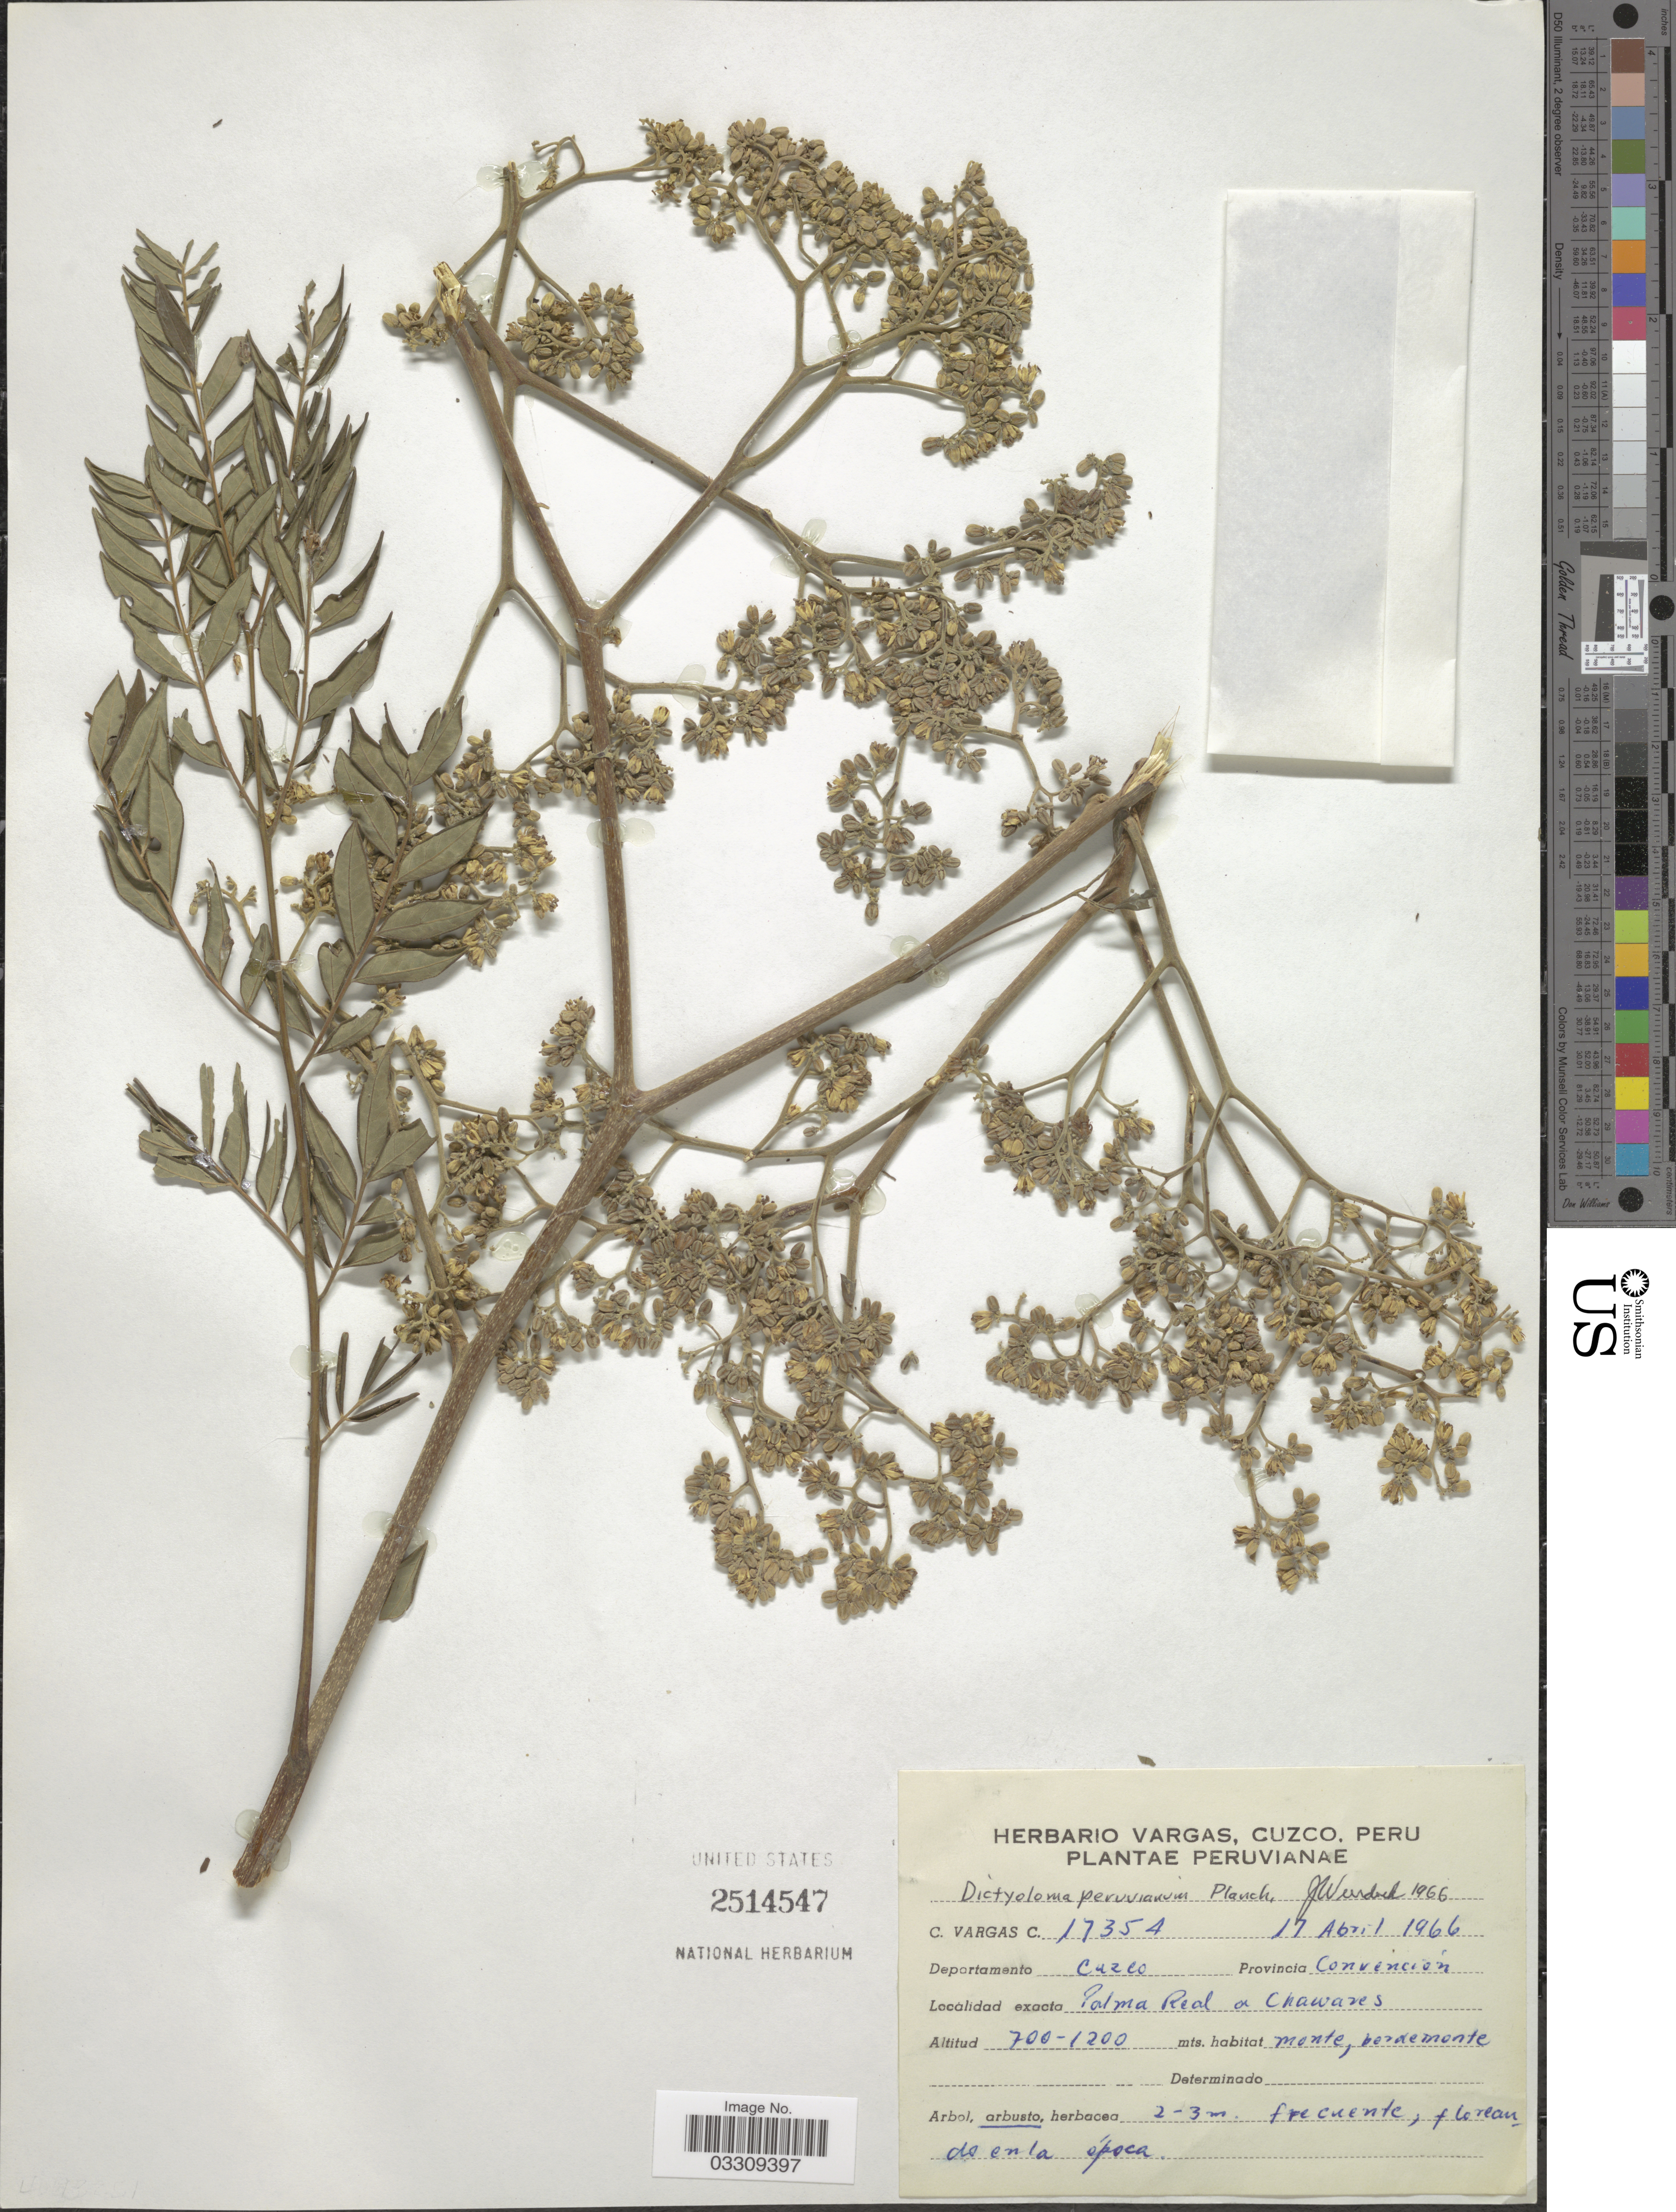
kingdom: Plantae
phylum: Tracheophyta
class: Magnoliopsida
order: Sapindales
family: Rutaceae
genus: Dictyoloma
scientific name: Dictyoloma peruvianum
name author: Planch.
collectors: C. Vargas Calderón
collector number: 17354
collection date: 1966-04-17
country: Peru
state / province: Cusco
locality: Departamento Cuzco. Provincia Convención. Palma Real a Chauares.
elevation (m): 700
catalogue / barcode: US 2514547